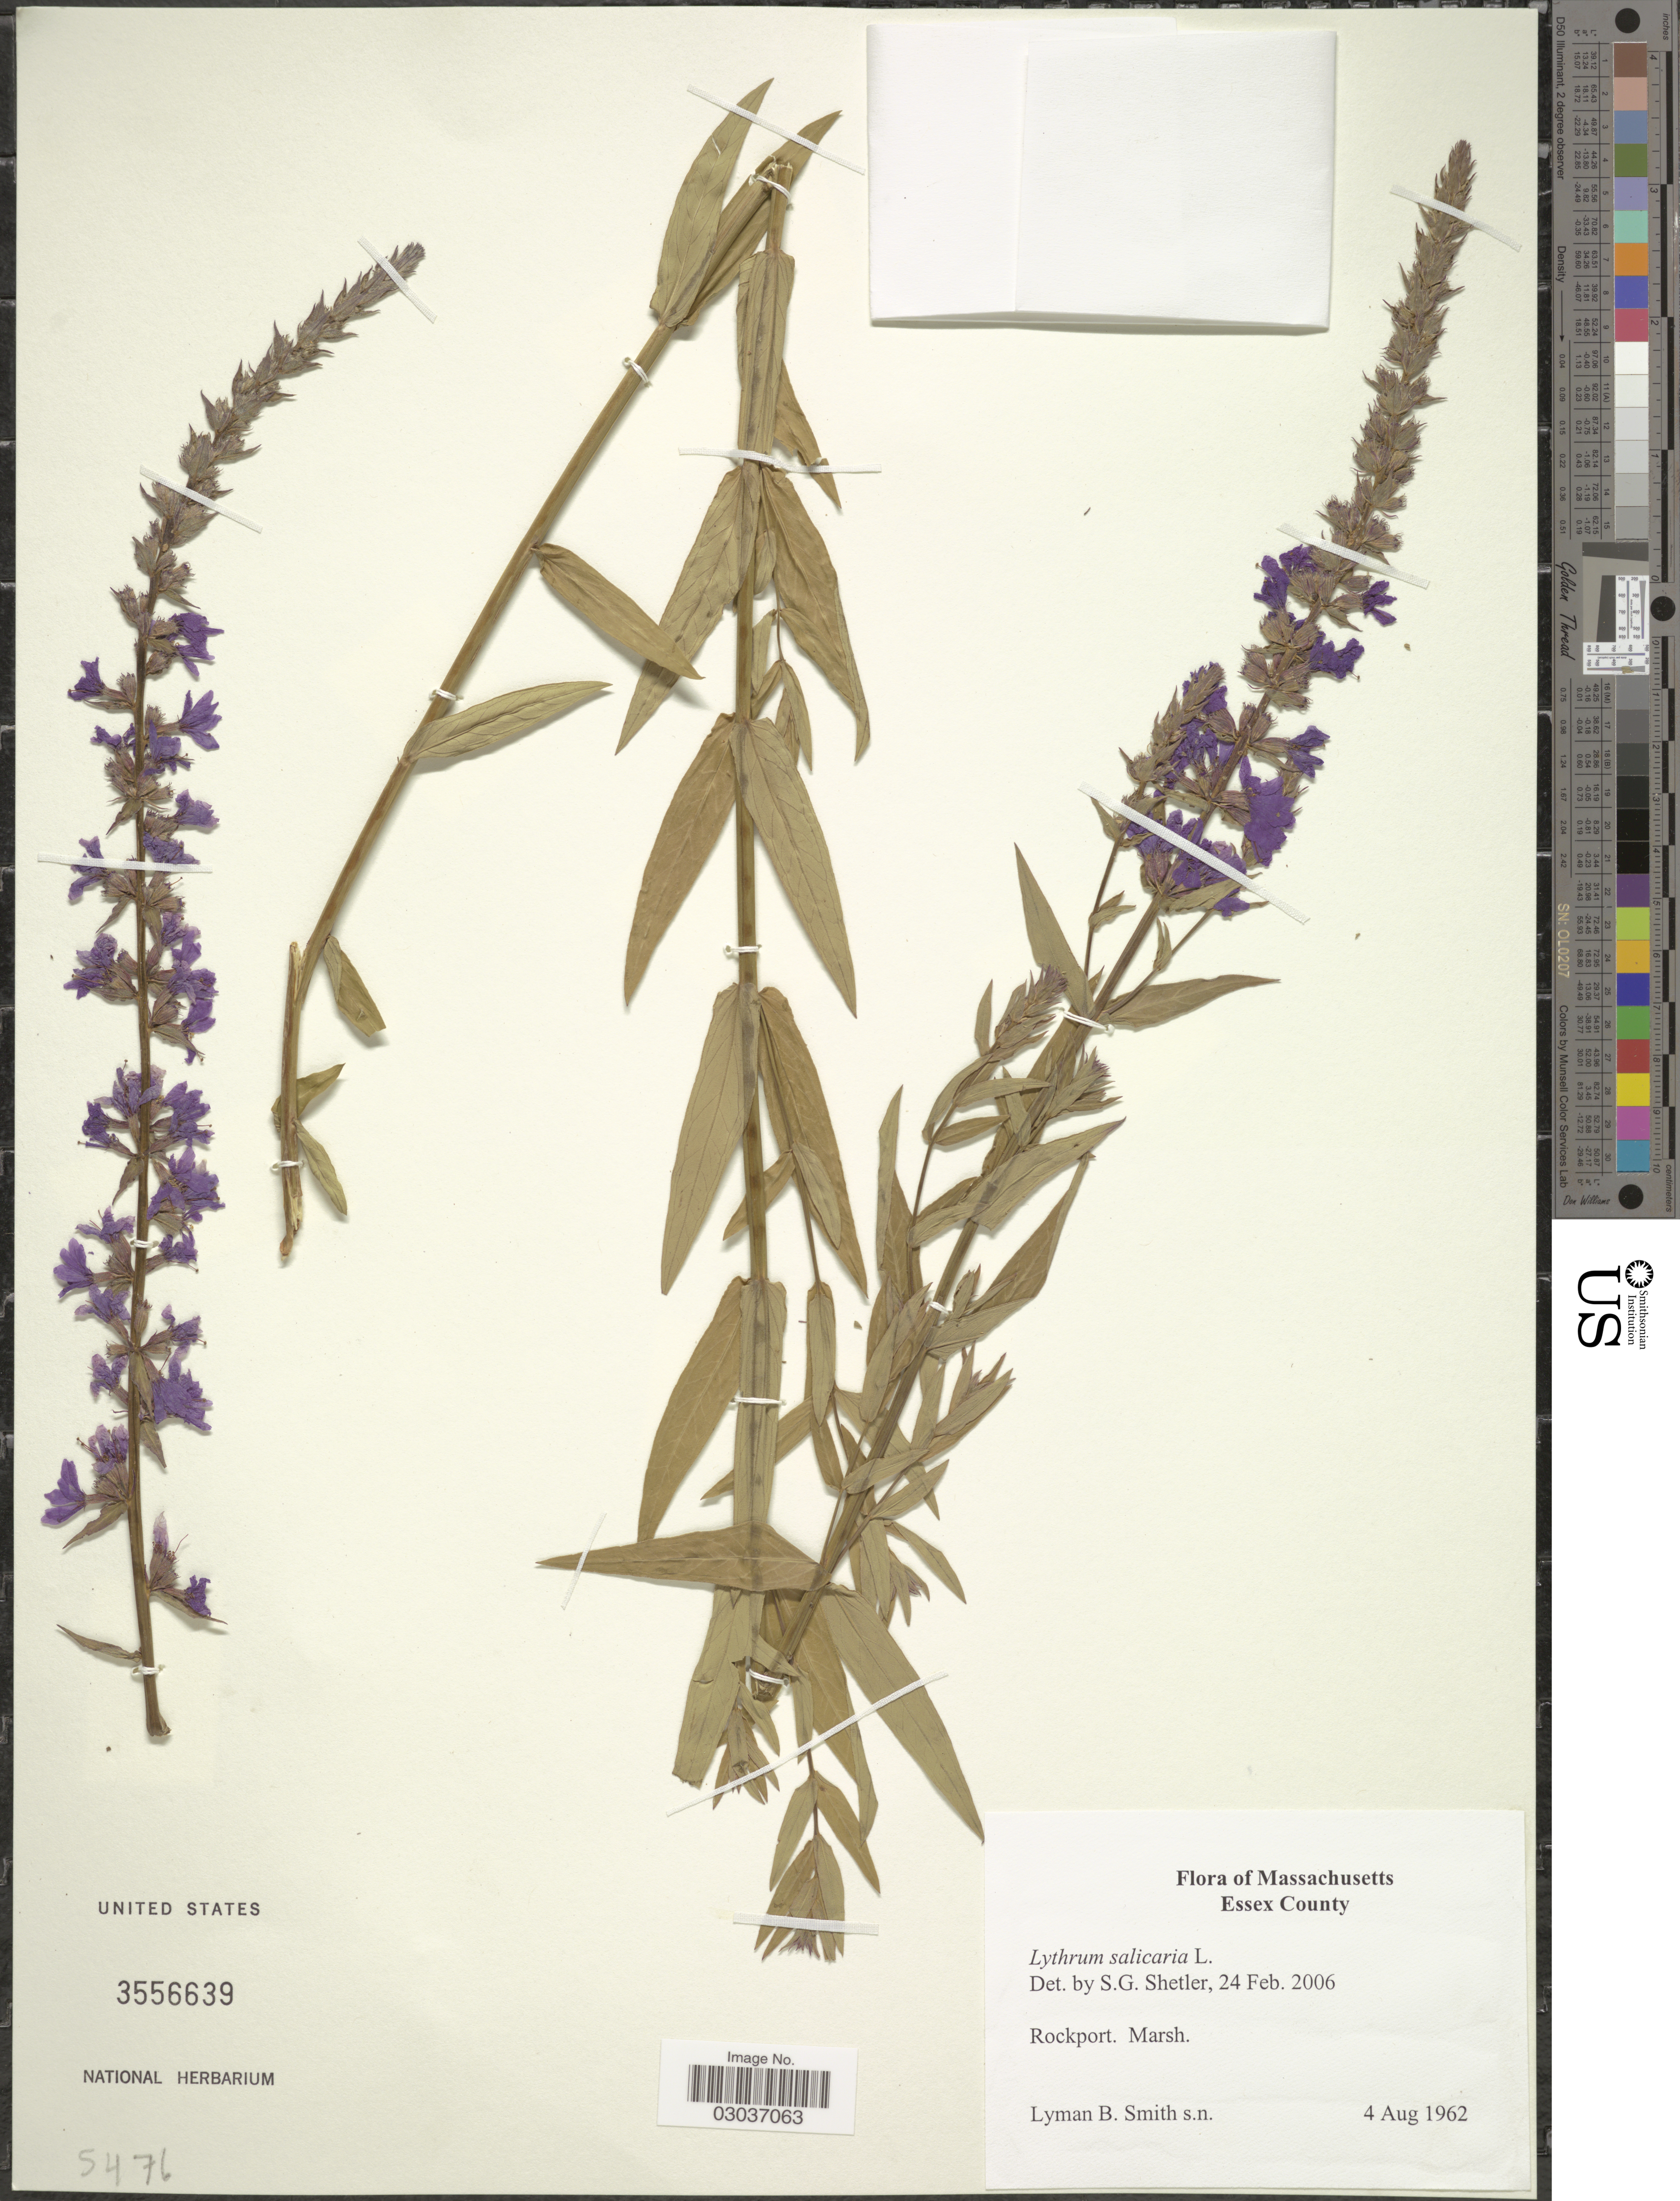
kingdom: Plantae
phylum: Tracheophyta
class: Magnoliopsida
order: Myrtales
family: Lythraceae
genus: Lythrum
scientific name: Lythrum salicaria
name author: L.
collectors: L. Smith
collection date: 1962-08-04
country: United States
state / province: Massachusetts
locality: Essex County, Rockport.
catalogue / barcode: US 3556639